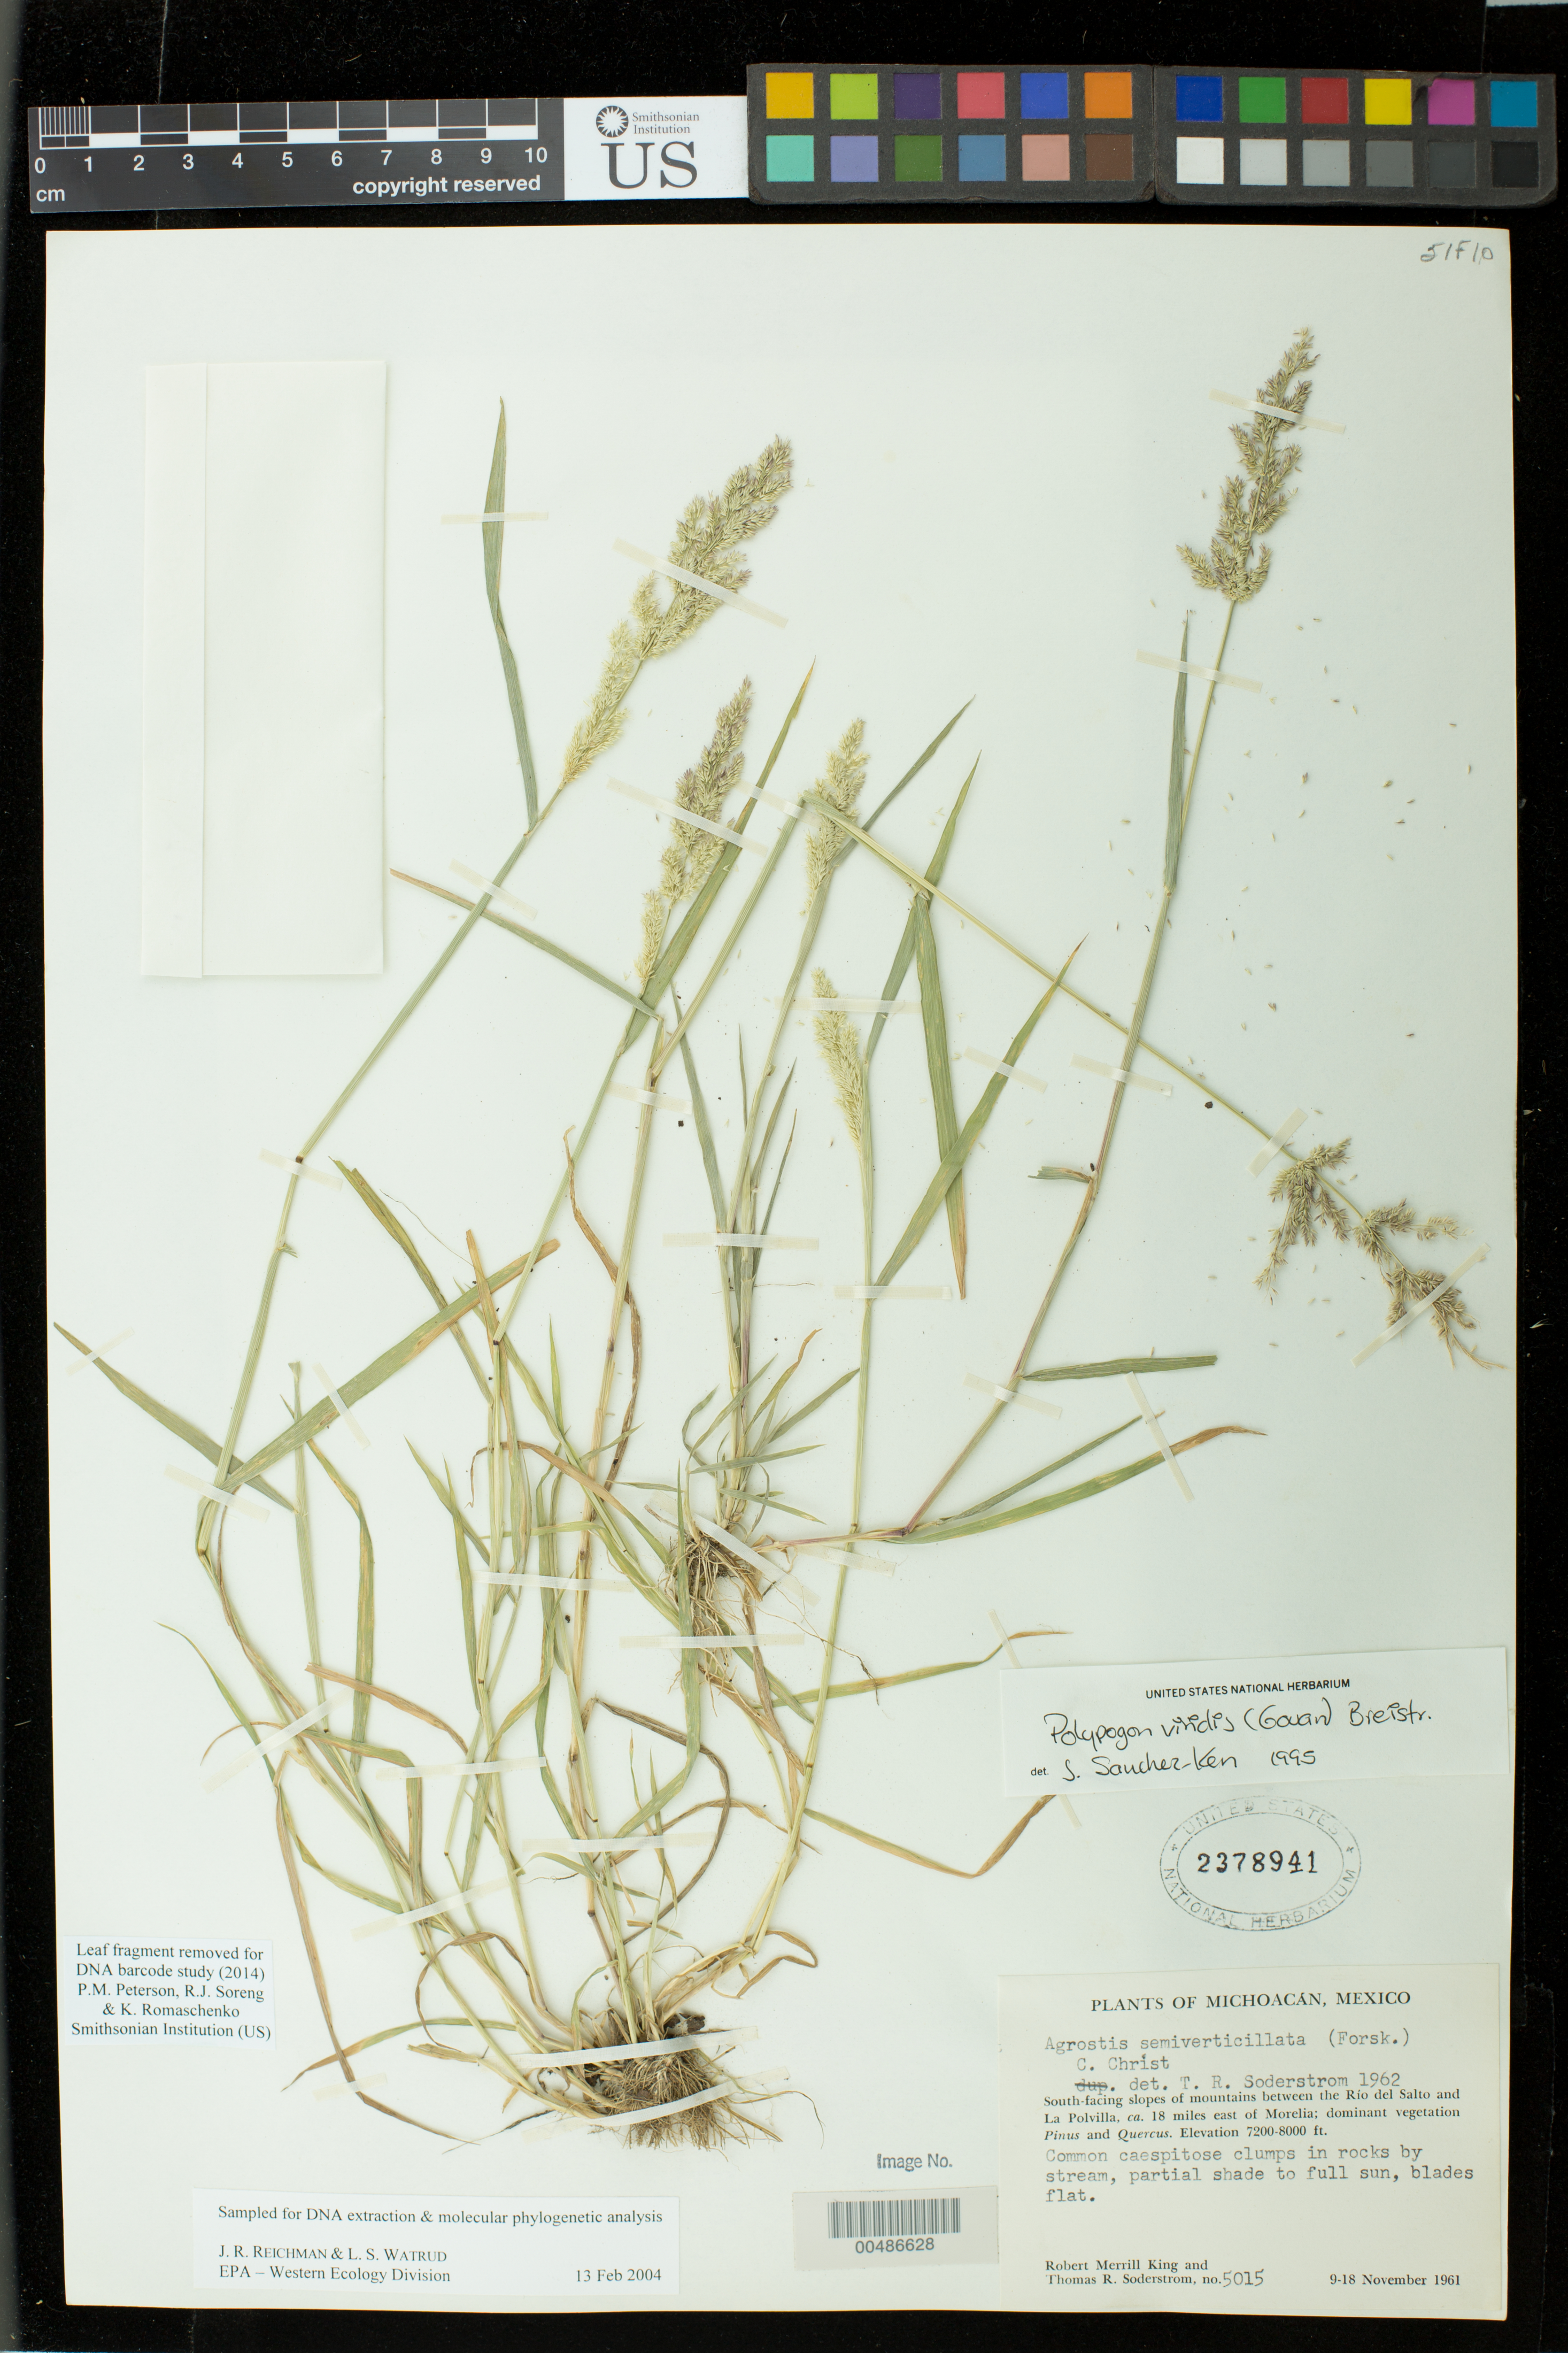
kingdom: Plantae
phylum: Tracheophyta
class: Liliopsida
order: Poales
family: Poaceae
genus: Polypogon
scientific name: Polypogon viridis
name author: (Gouan) Breistroffer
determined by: Sánchez-Ken, J. G.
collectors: R. M. King & T. R. Soderstrom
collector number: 5015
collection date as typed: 9 Nov 1961 to 18 Nov 1961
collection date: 1961-11-09/1961-11-18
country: Mexico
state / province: Michoacán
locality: S-facing slopes of mts between the R¡o del Salto & La Polvilla, ca. 18 mi E of Morelia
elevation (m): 2195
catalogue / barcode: US 2378941